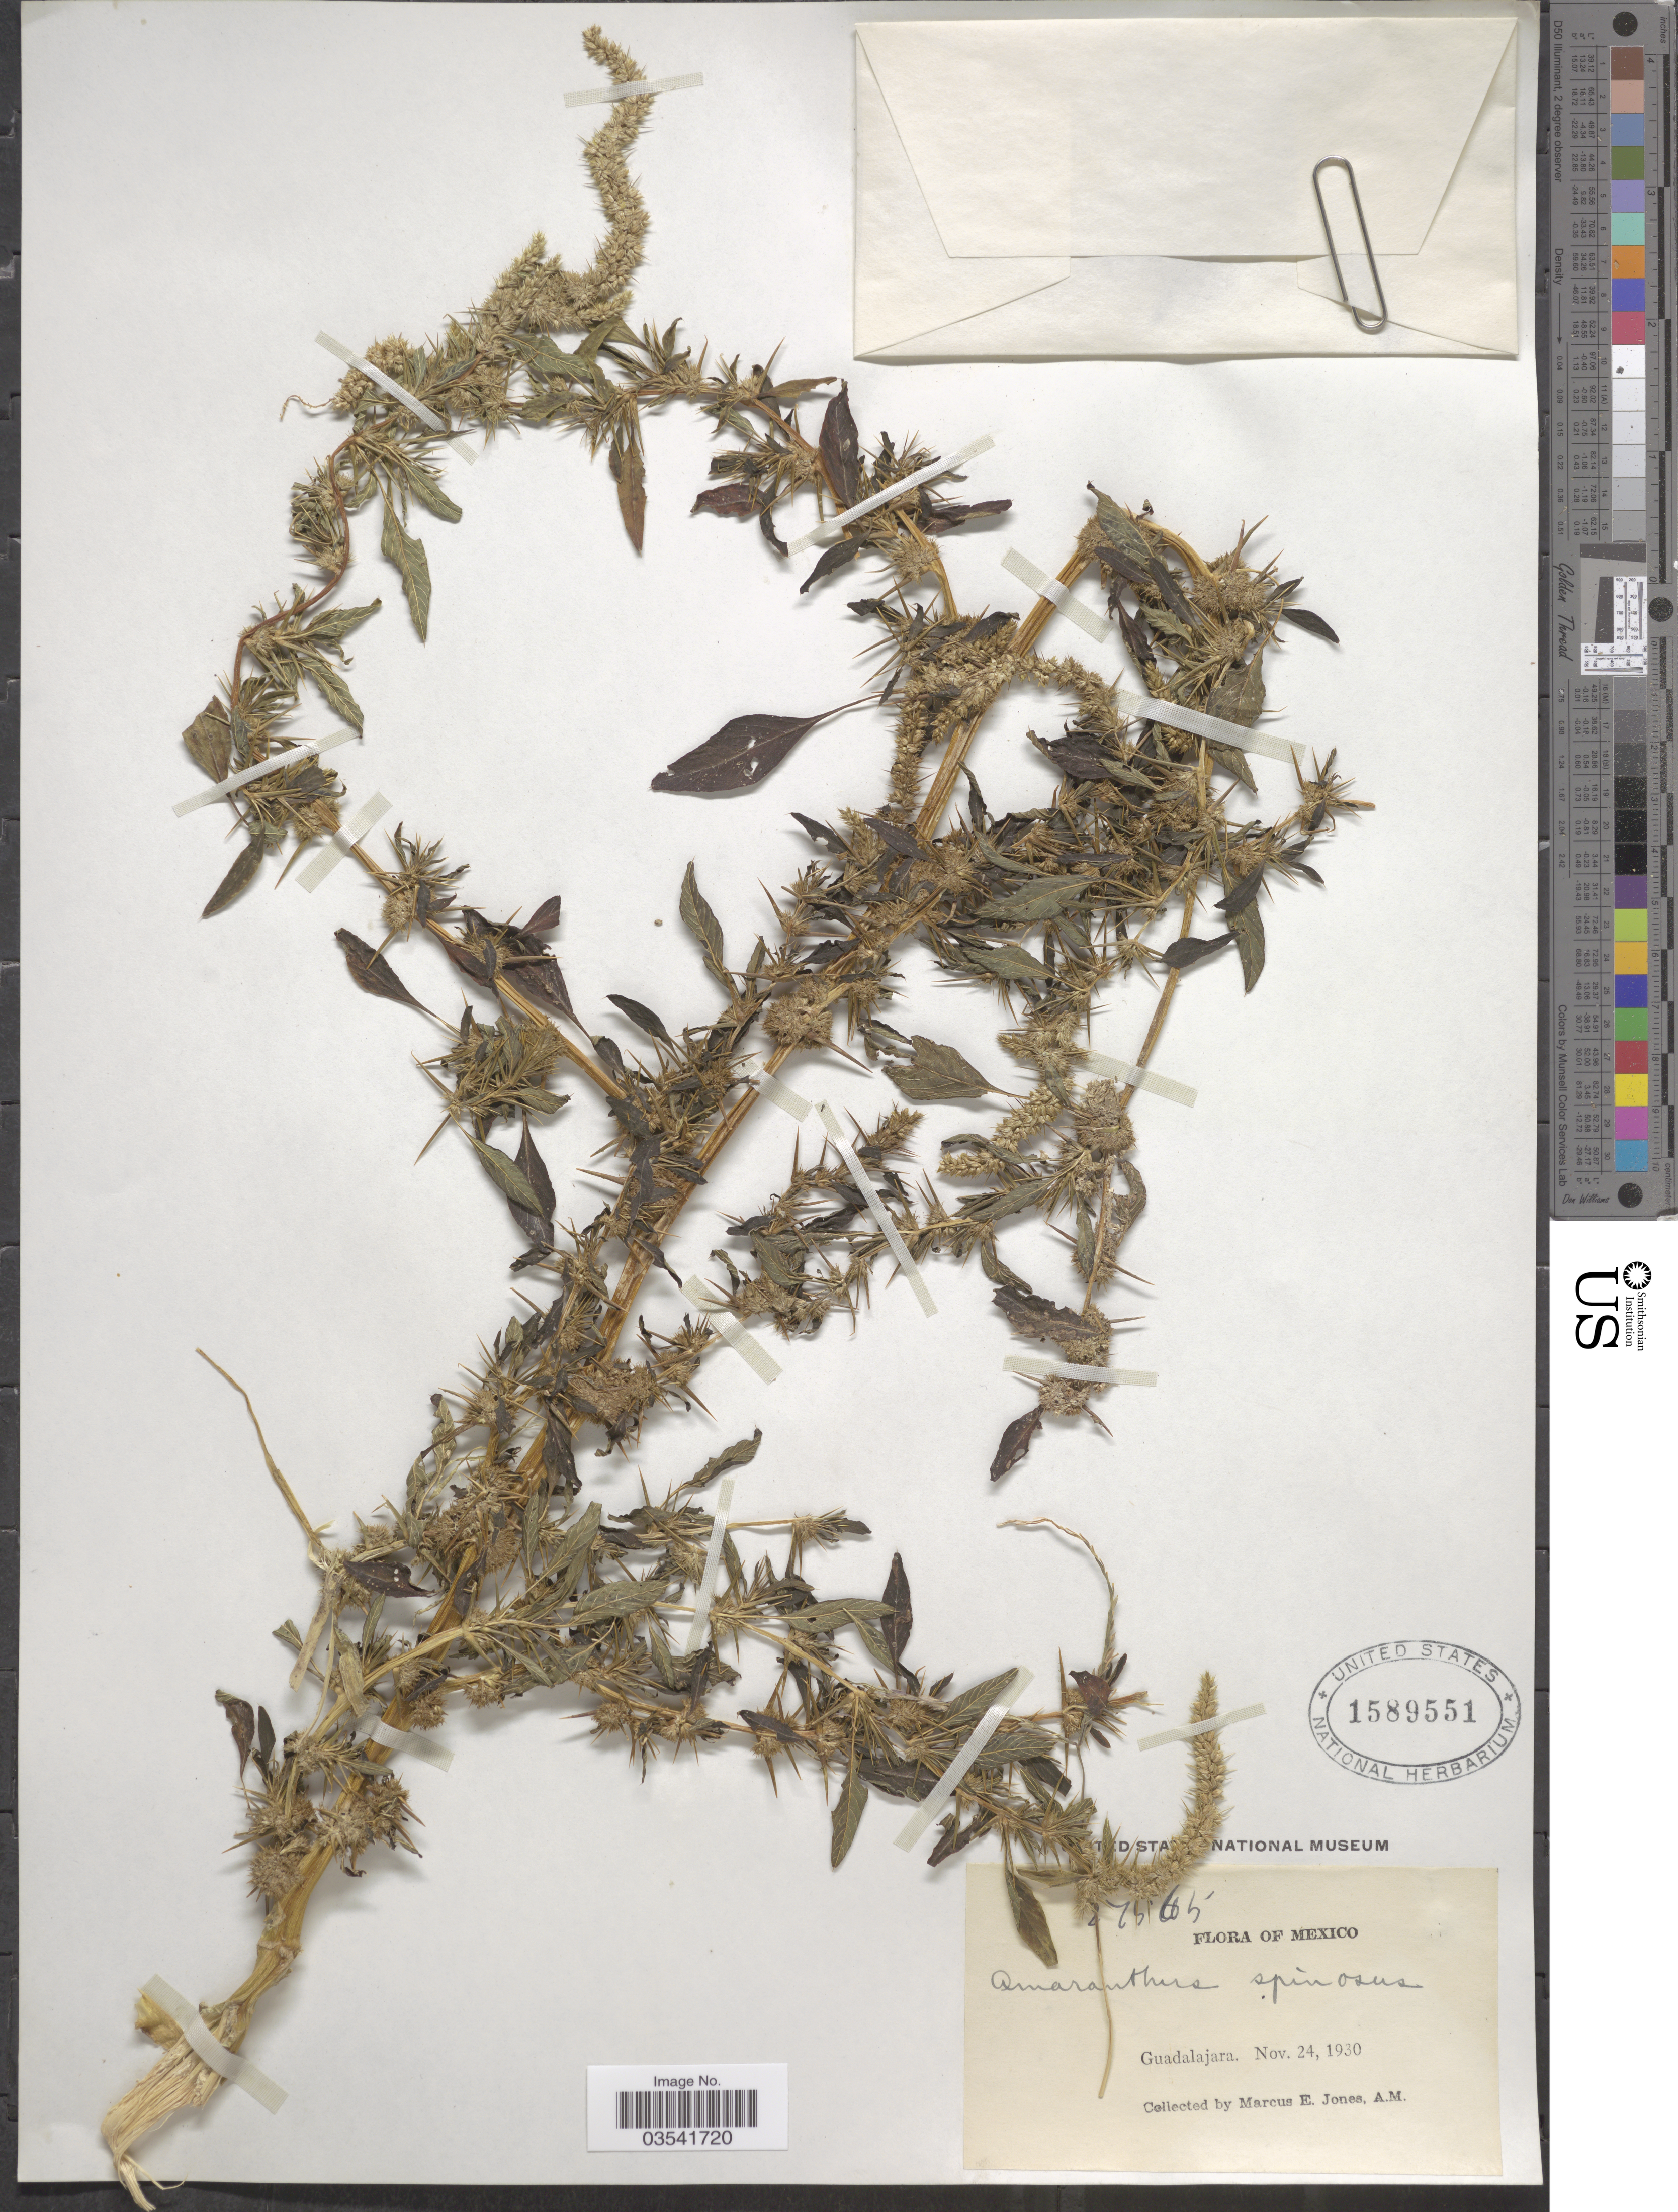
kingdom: Plantae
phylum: Tracheophyta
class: Magnoliopsida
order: Caryophyllales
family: Amaranthaceae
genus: Amaranthus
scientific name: Amaranthus spinosus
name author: L.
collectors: M. E. Jones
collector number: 27565*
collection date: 1930-11-24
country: Mexico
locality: Guadalajara.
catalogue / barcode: US 1589551